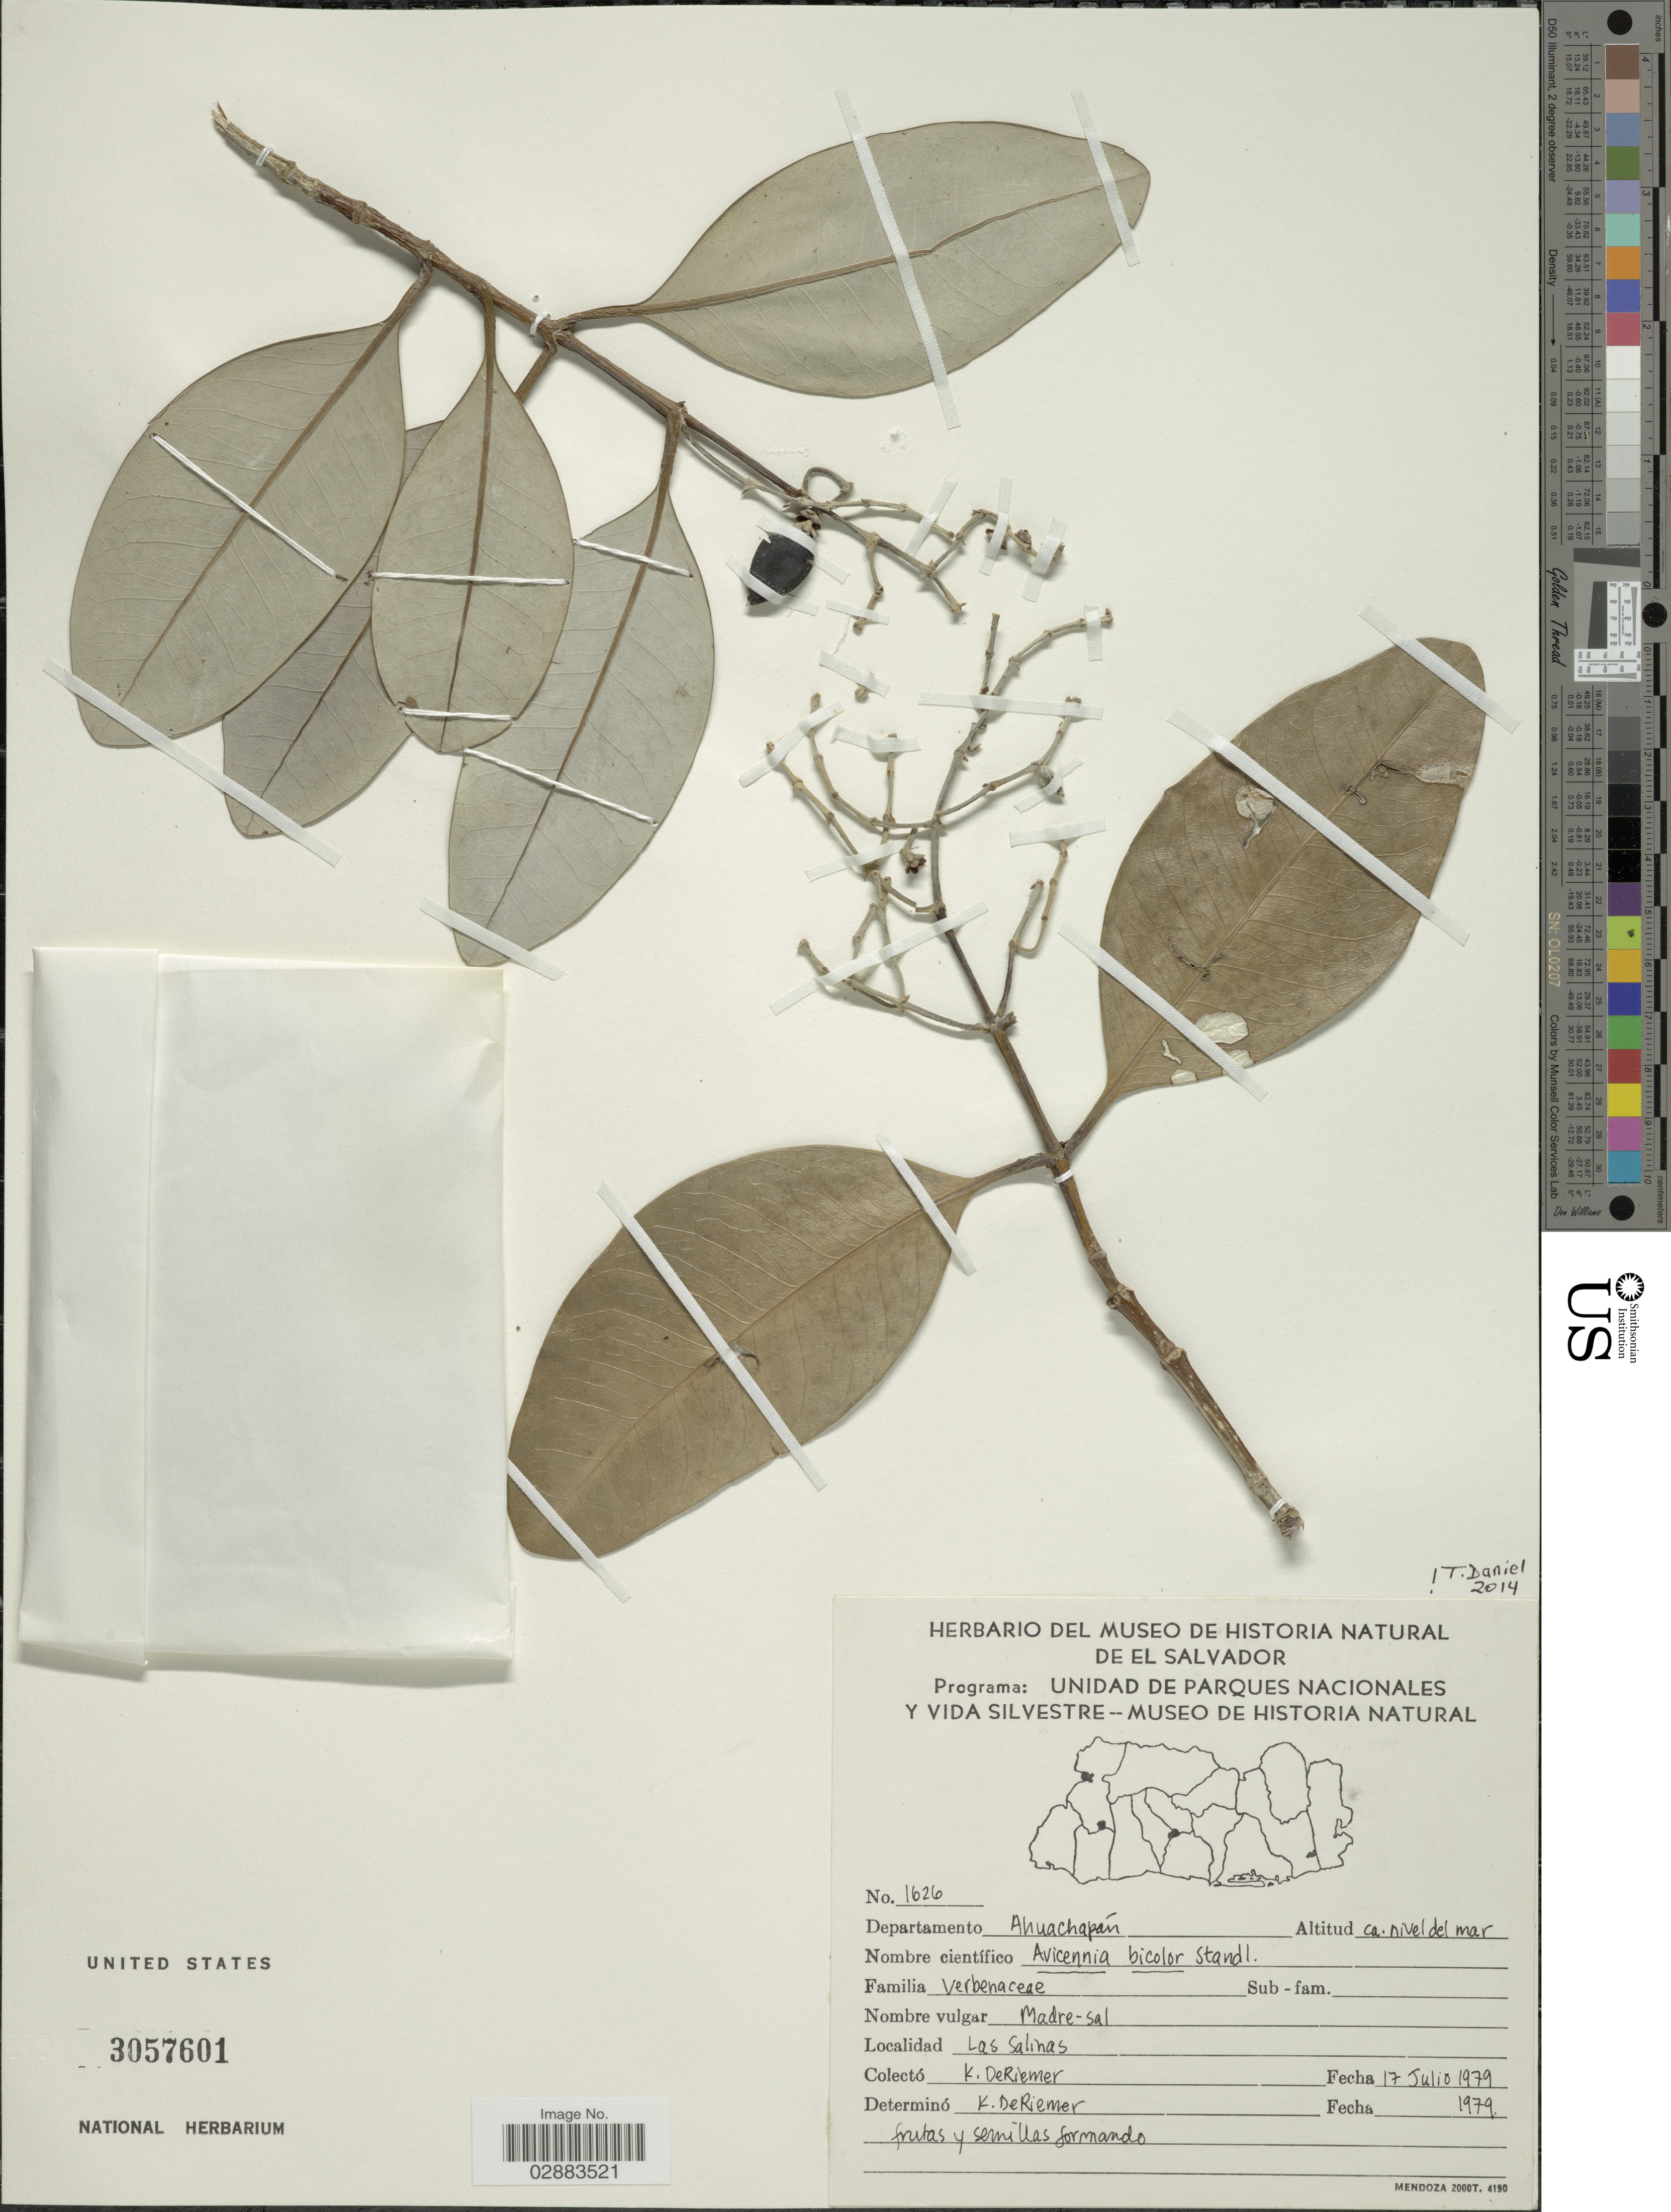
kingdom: Plantae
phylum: Tracheophyta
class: Magnoliopsida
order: Lamiales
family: Acanthaceae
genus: Avicennia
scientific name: Avicennia bicolor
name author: Standl.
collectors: K. DeRiemer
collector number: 1626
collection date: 1979-07-17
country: El Salvador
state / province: Ahuachapan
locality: Departamento Ahuachapán. Las Salinas.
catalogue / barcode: US 3057601